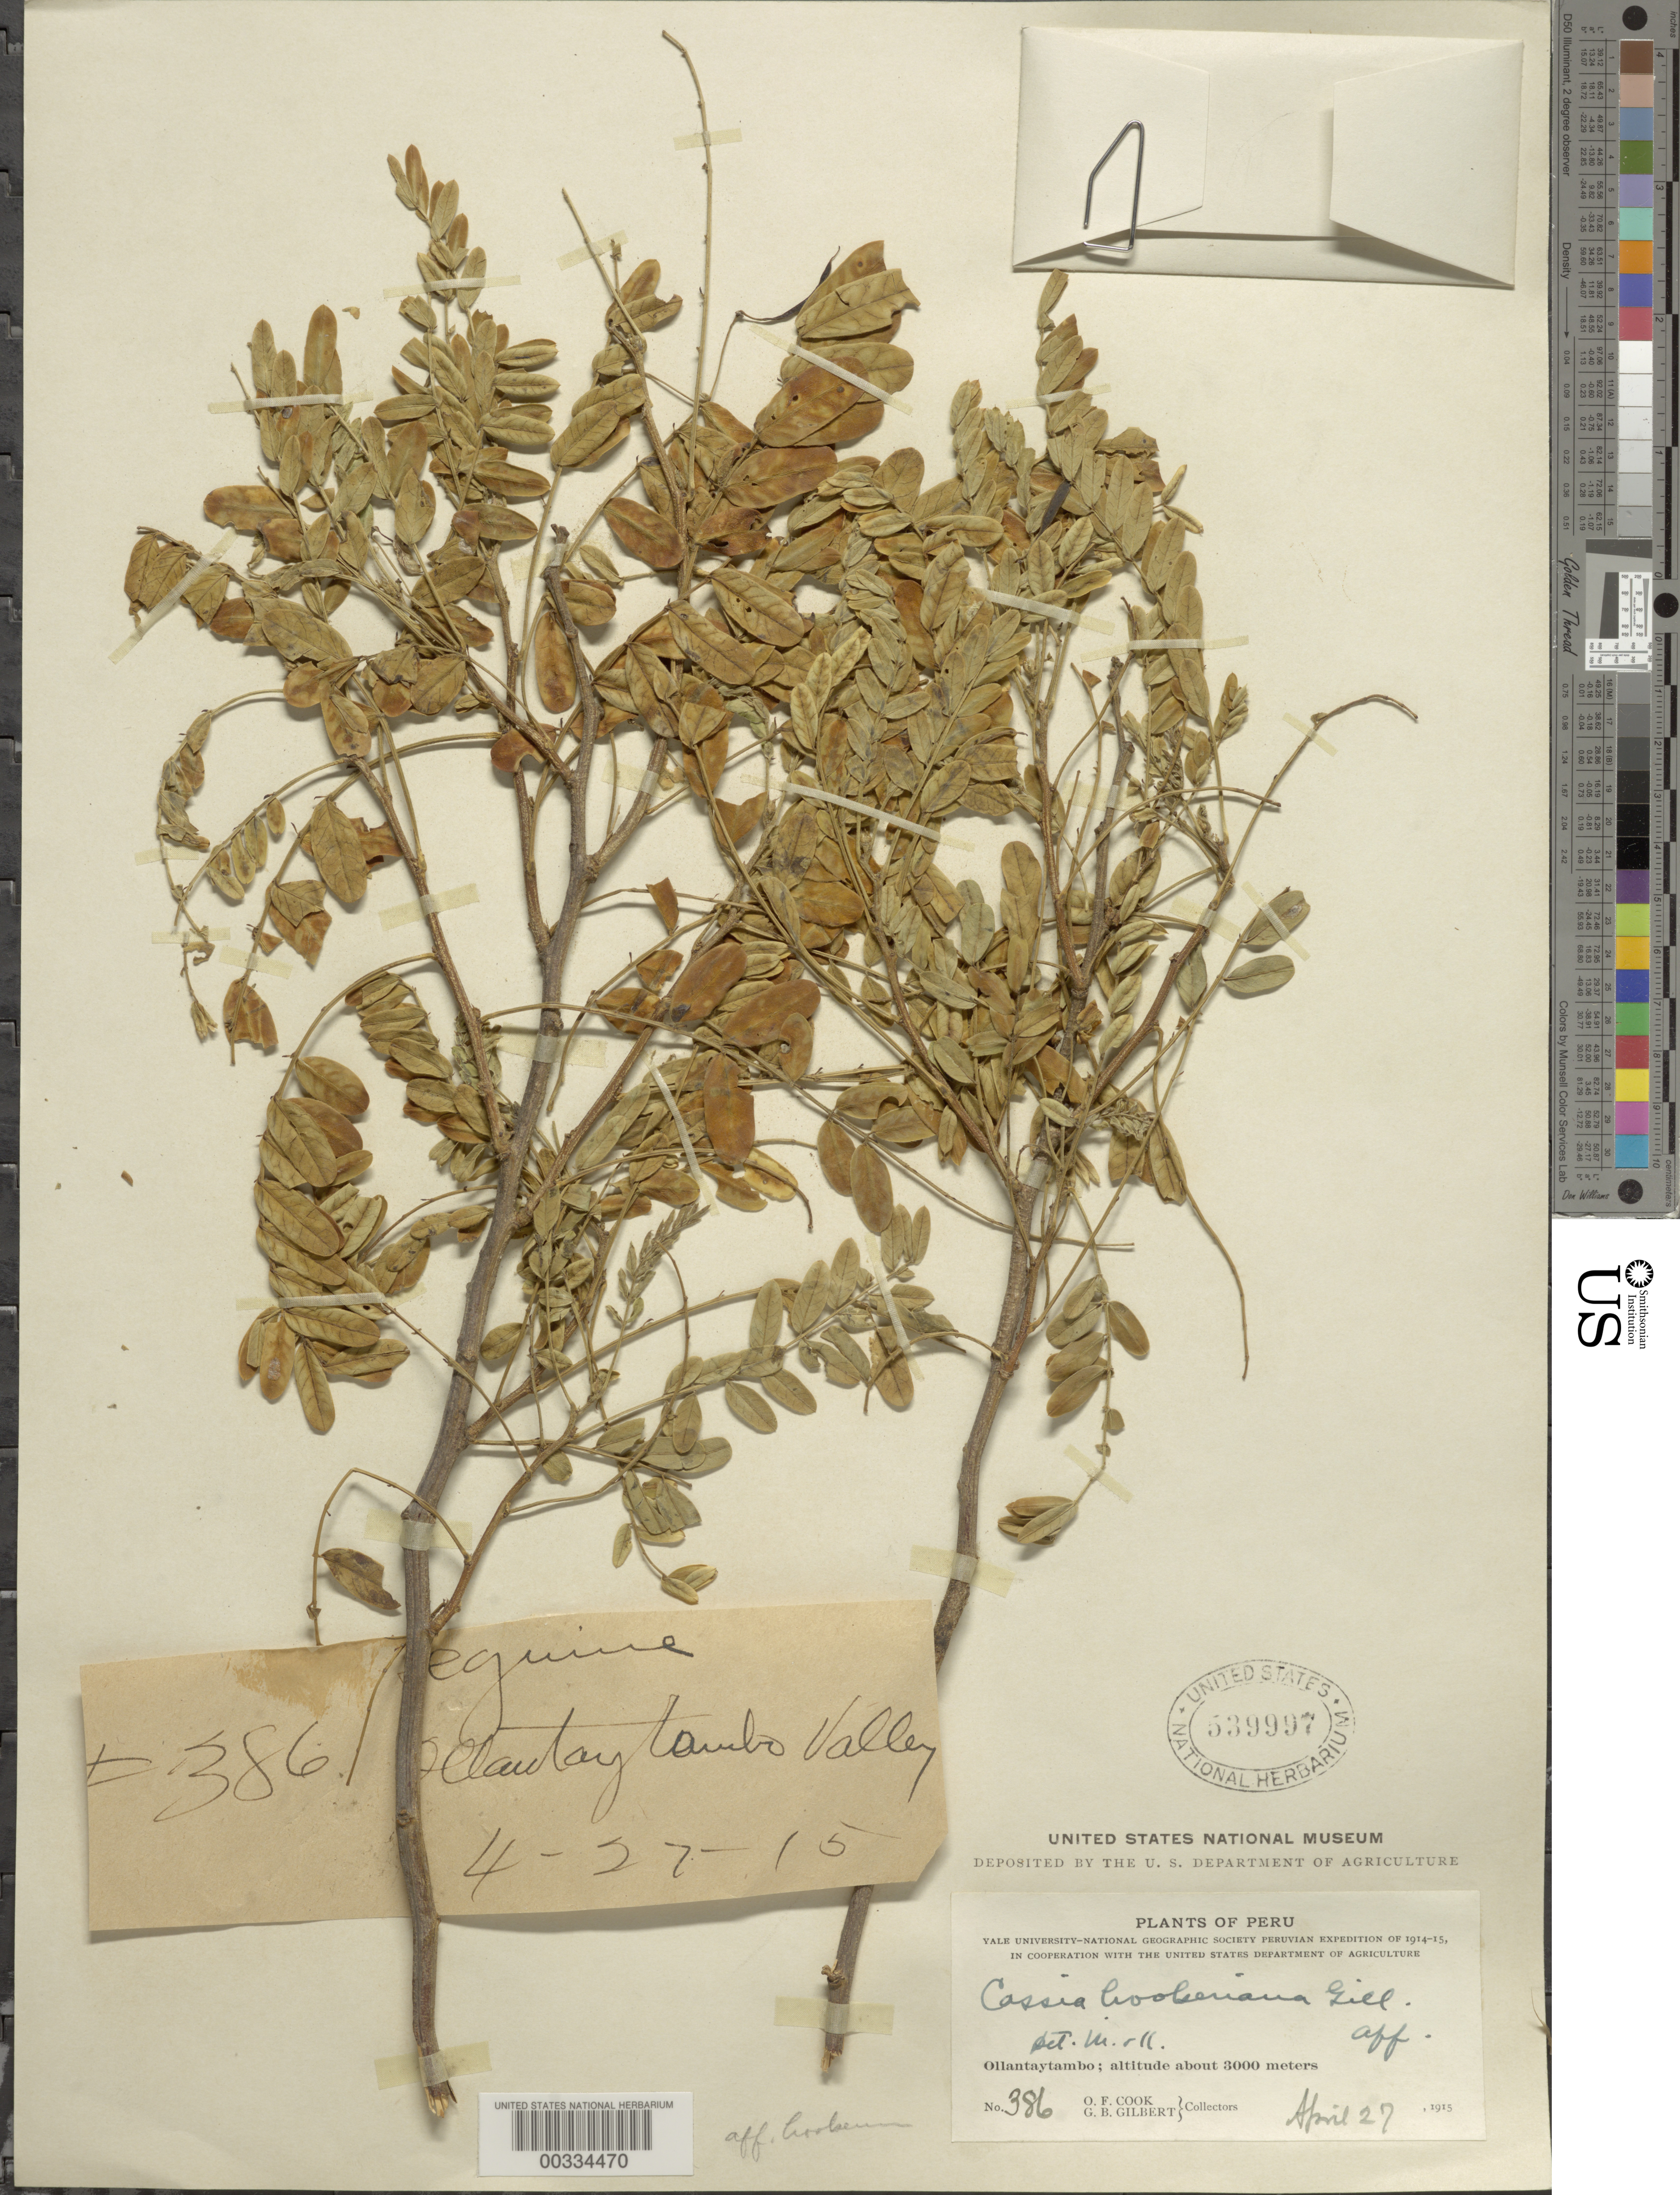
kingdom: Plantae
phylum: Tracheophyta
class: Magnoliopsida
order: Fabales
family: Fabaceae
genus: Senna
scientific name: Senna hookeriana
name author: Vatke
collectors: O. F. Cook & G. B. Gilbert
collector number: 386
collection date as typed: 27 Apr 1915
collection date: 1915-04-27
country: Peru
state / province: Cusco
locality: Ollantaytambo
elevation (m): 3000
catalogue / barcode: US 539997